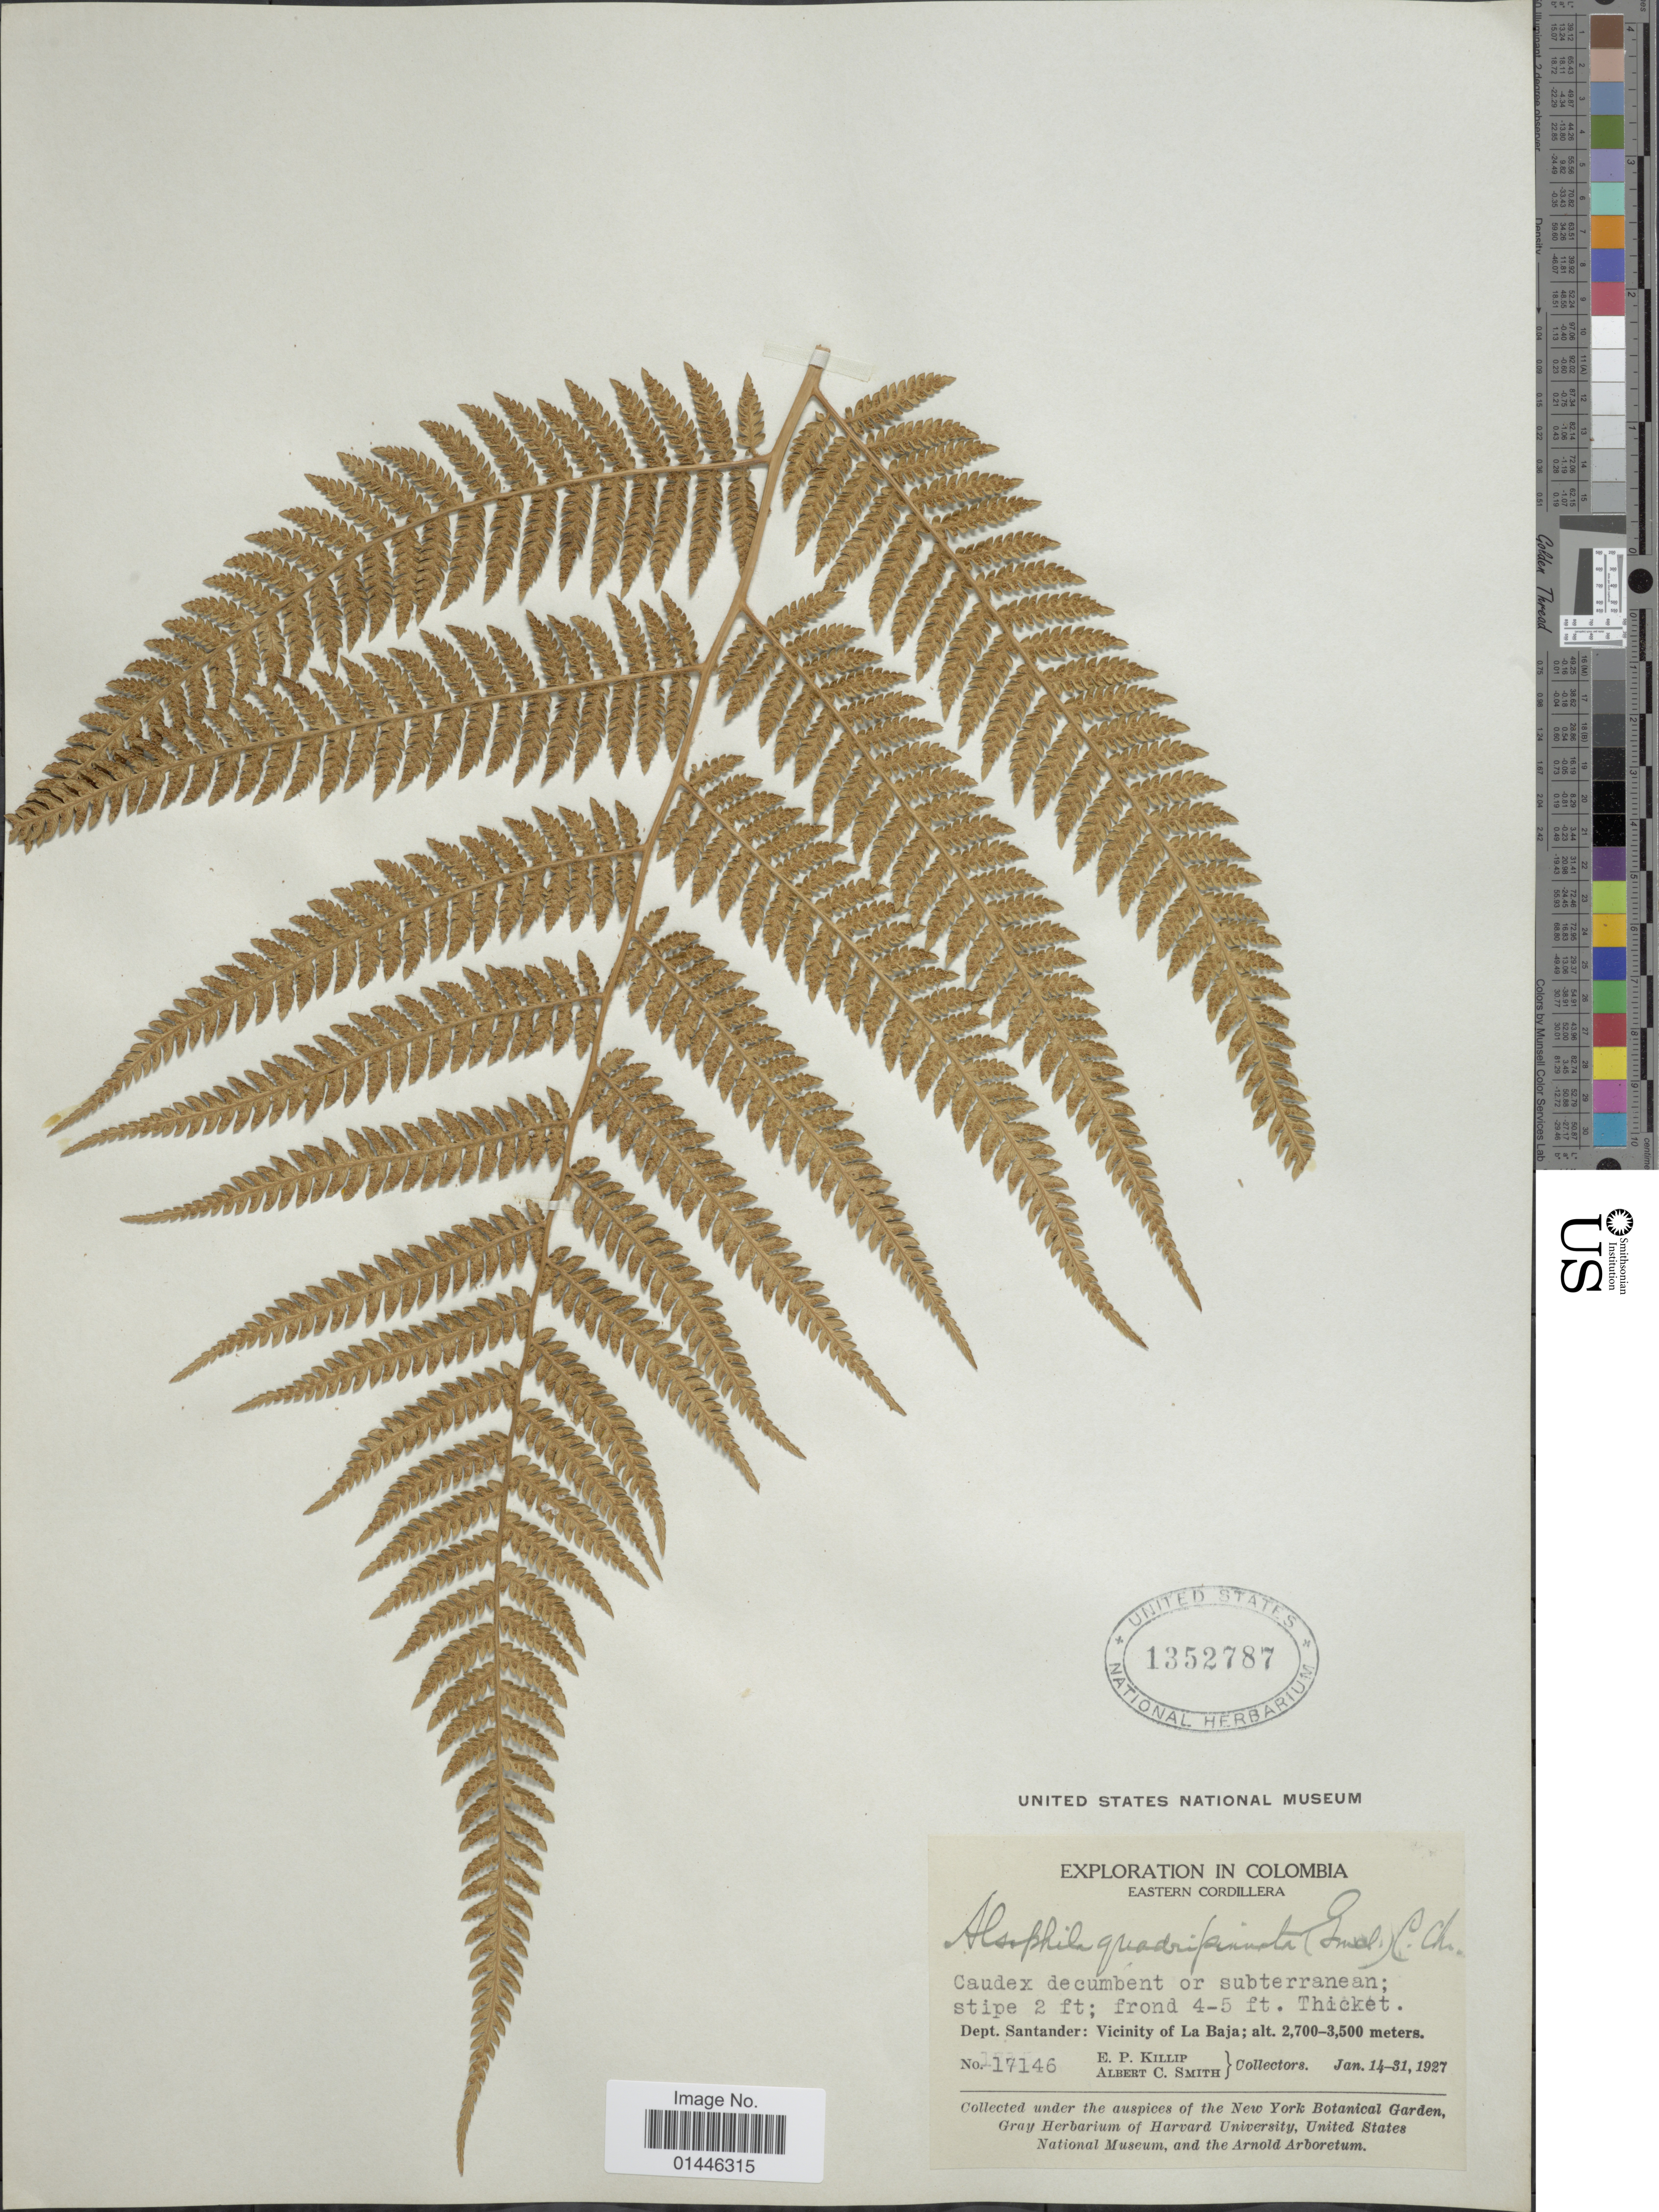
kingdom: Plantae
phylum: Tracheophyta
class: Polypodiopsida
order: Cyatheales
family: Dicksoniaceae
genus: Lophosoria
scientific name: Lophosoria quadripinnata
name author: (J.F. Gmel.) C. Chr.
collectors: E. P. Killip & A. C. Smith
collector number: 17146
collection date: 1927-01-14/1927-01-31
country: Colombia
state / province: Santander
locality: Vicinity of La Baja. Eastern Cordillera.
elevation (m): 2700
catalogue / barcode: US 1352787